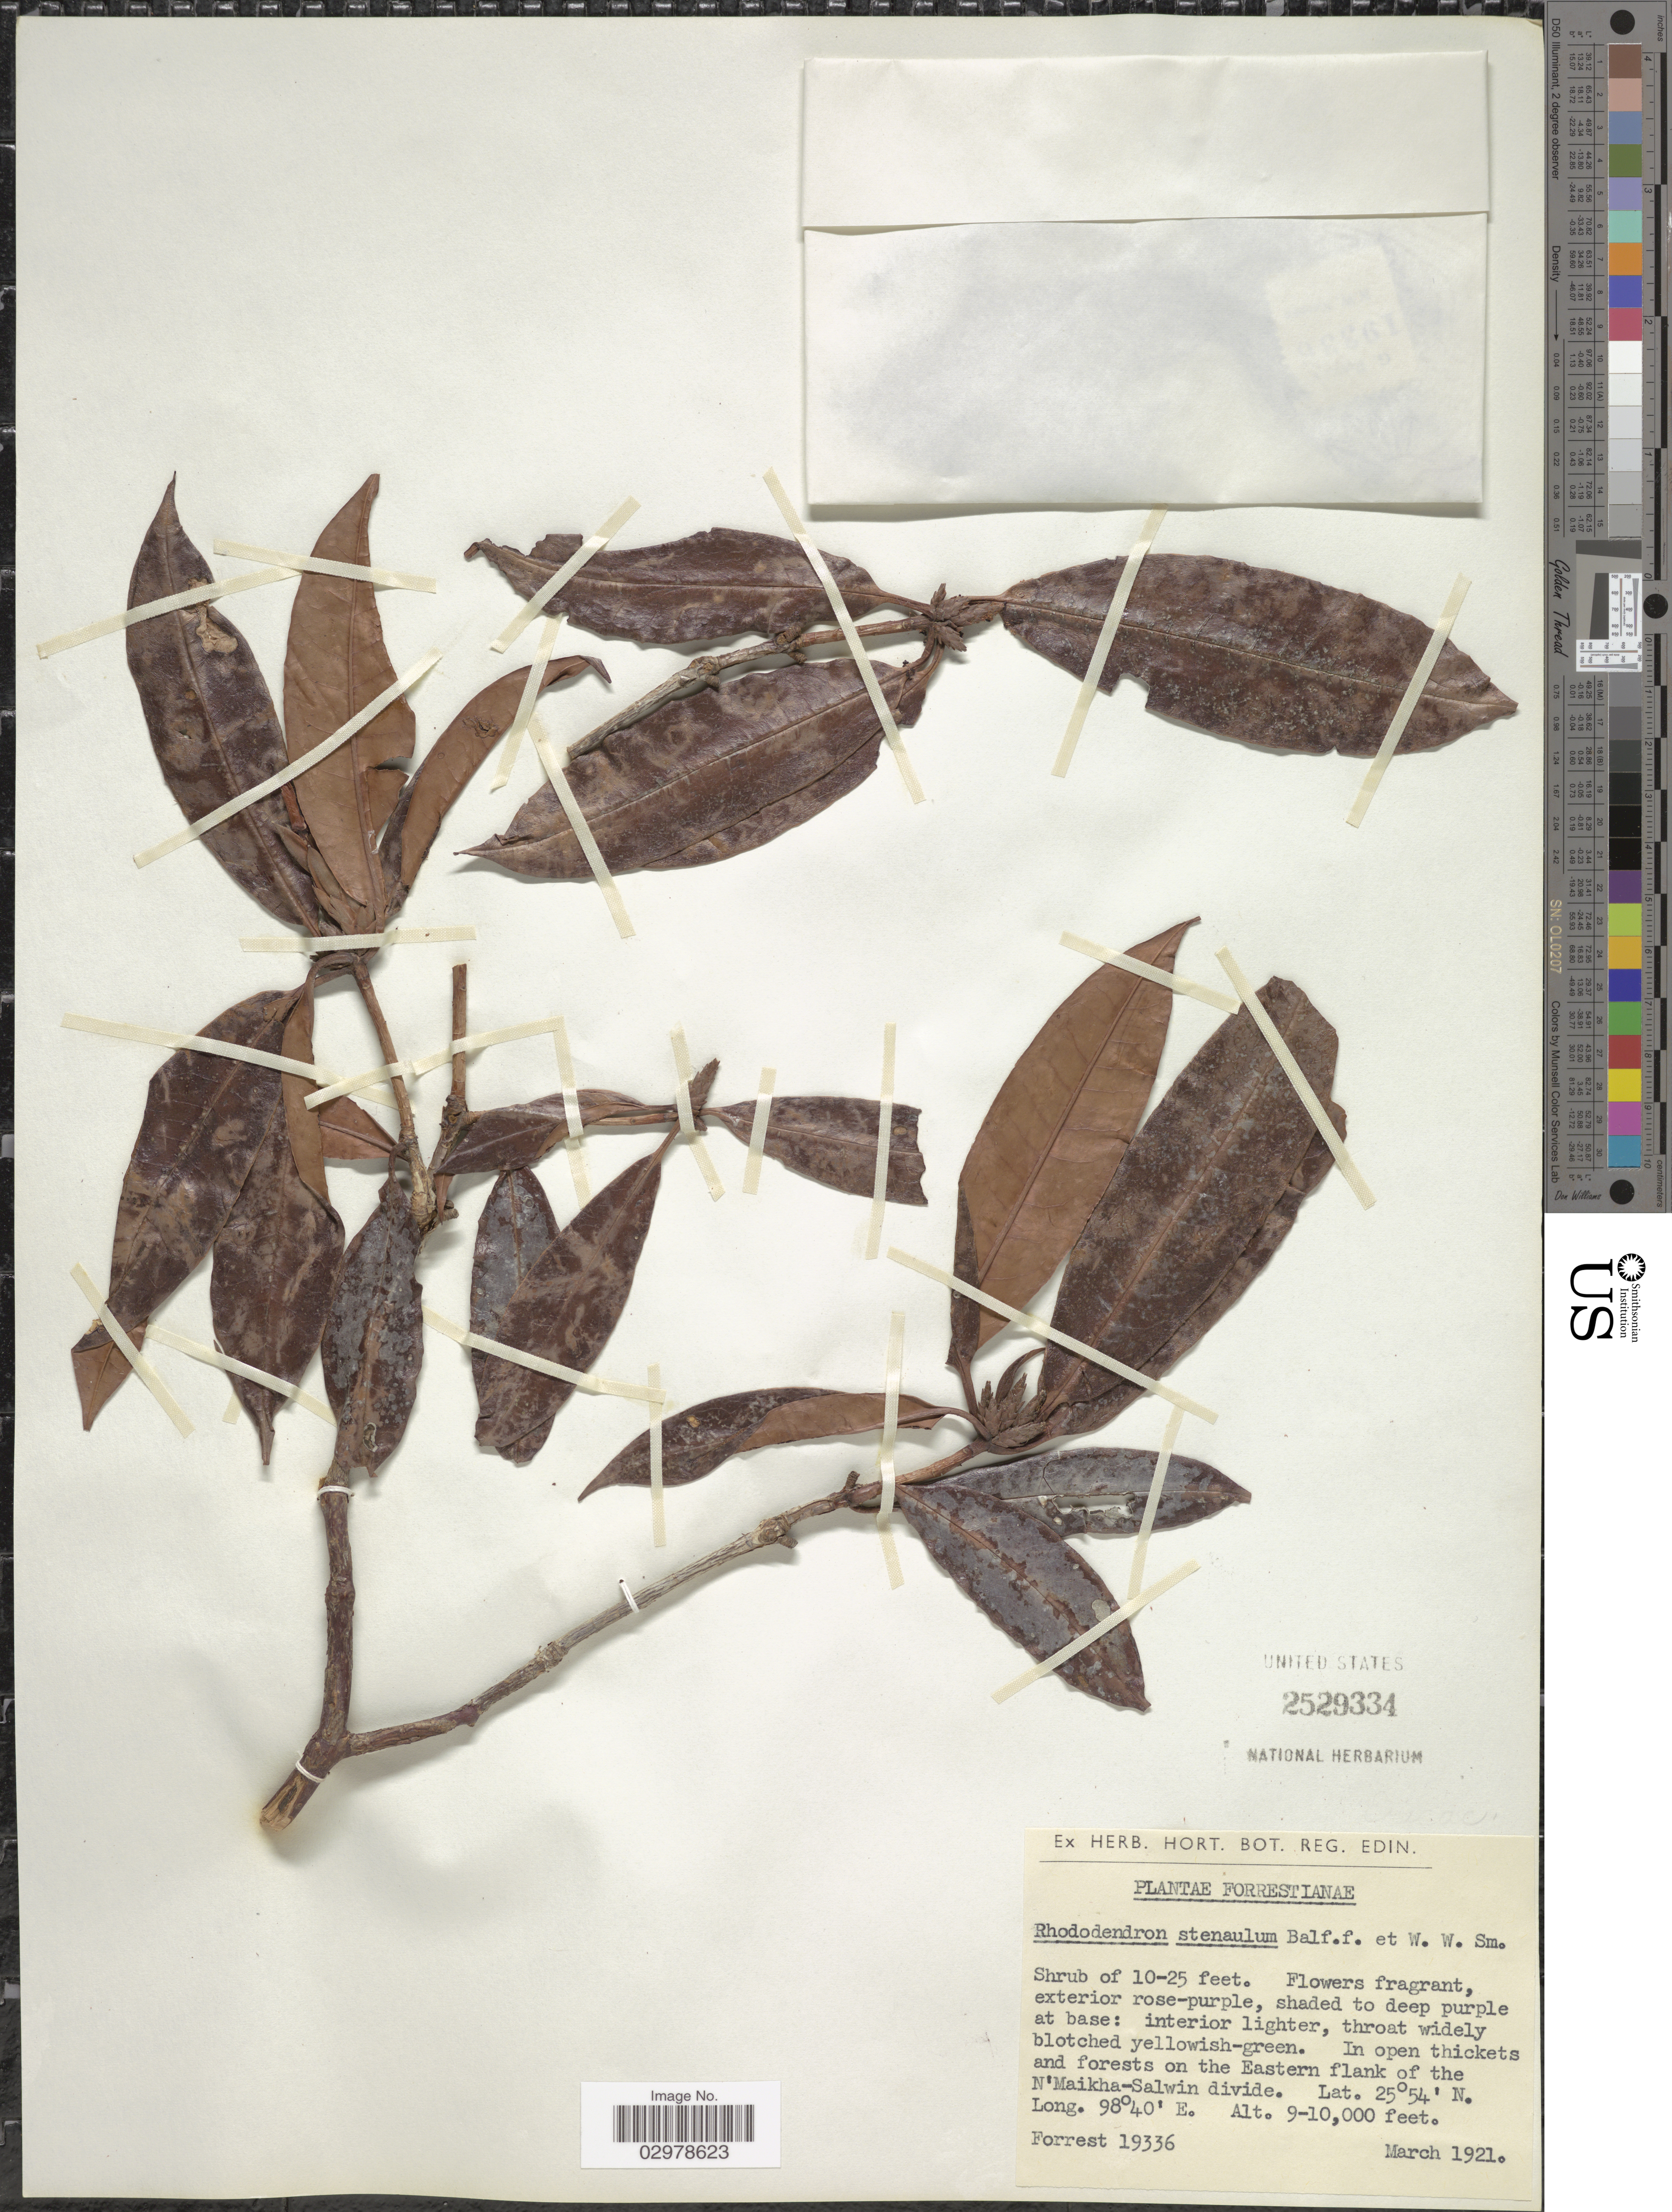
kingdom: Plantae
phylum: Tracheophyta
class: Magnoliopsida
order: Ericales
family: Ericaceae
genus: Rhododendron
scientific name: Rhododendron stenaulum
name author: Balf. f. & W.W. Sm.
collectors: -. Forrest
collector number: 19336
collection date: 1921-03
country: Myanmar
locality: In open thickets and forests on the Eastern flank of the N'Maikha-Salwin divide.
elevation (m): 2743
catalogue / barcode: US 2529334